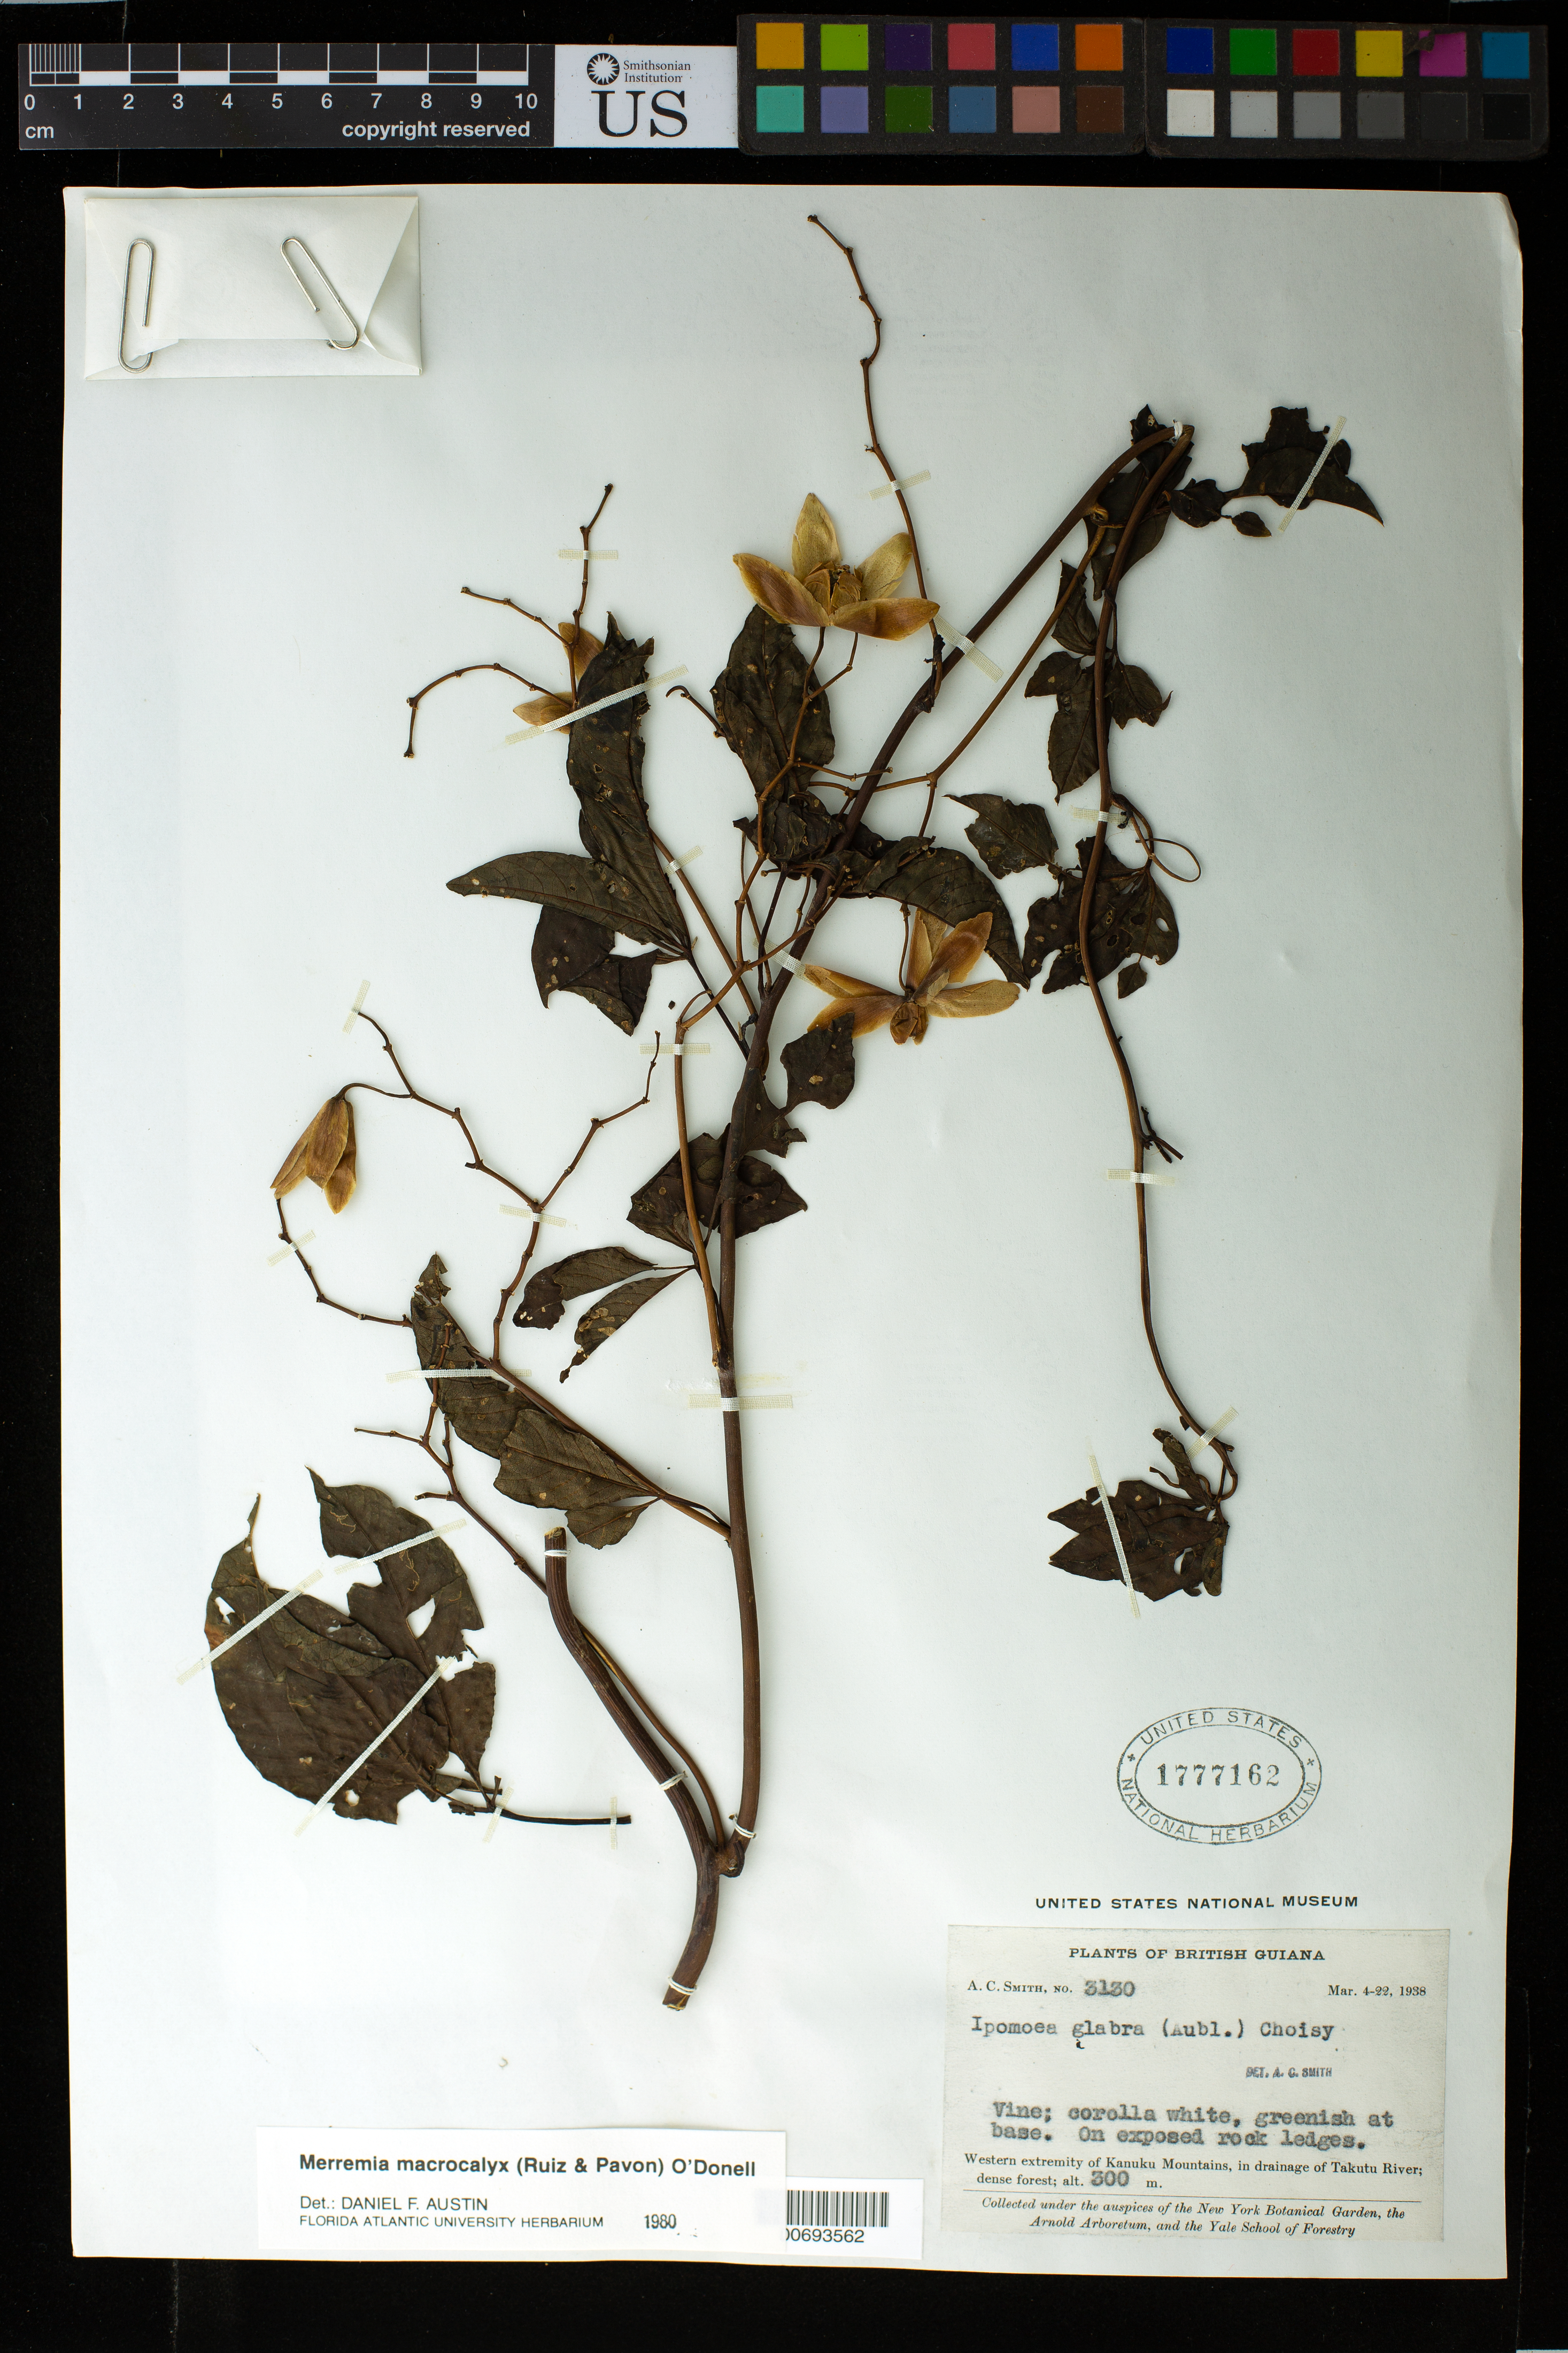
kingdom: Plantae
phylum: Tracheophyta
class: Magnoliopsida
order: Solanales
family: Convolvulaceae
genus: Distimake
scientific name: Distimake macrocalyx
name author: (Ruiz & Pav.) A. R. Simões & Staples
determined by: Strong, Mark T., (BOT), Smithsonian Institution - National Museum of Natural History (UNITED STATES)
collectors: A. C. Smith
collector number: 3130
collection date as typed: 4-Mar-38 to 22-Mar-38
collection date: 1938-03-04/1938-03-22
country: Guyana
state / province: U. Takutu-U. Essequibo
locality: Kanuku Mts., drainage of Takutu R., western extremity of Kanuku Mountains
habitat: Dense forest, on exposed rock ledges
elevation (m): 300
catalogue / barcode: US 1777162